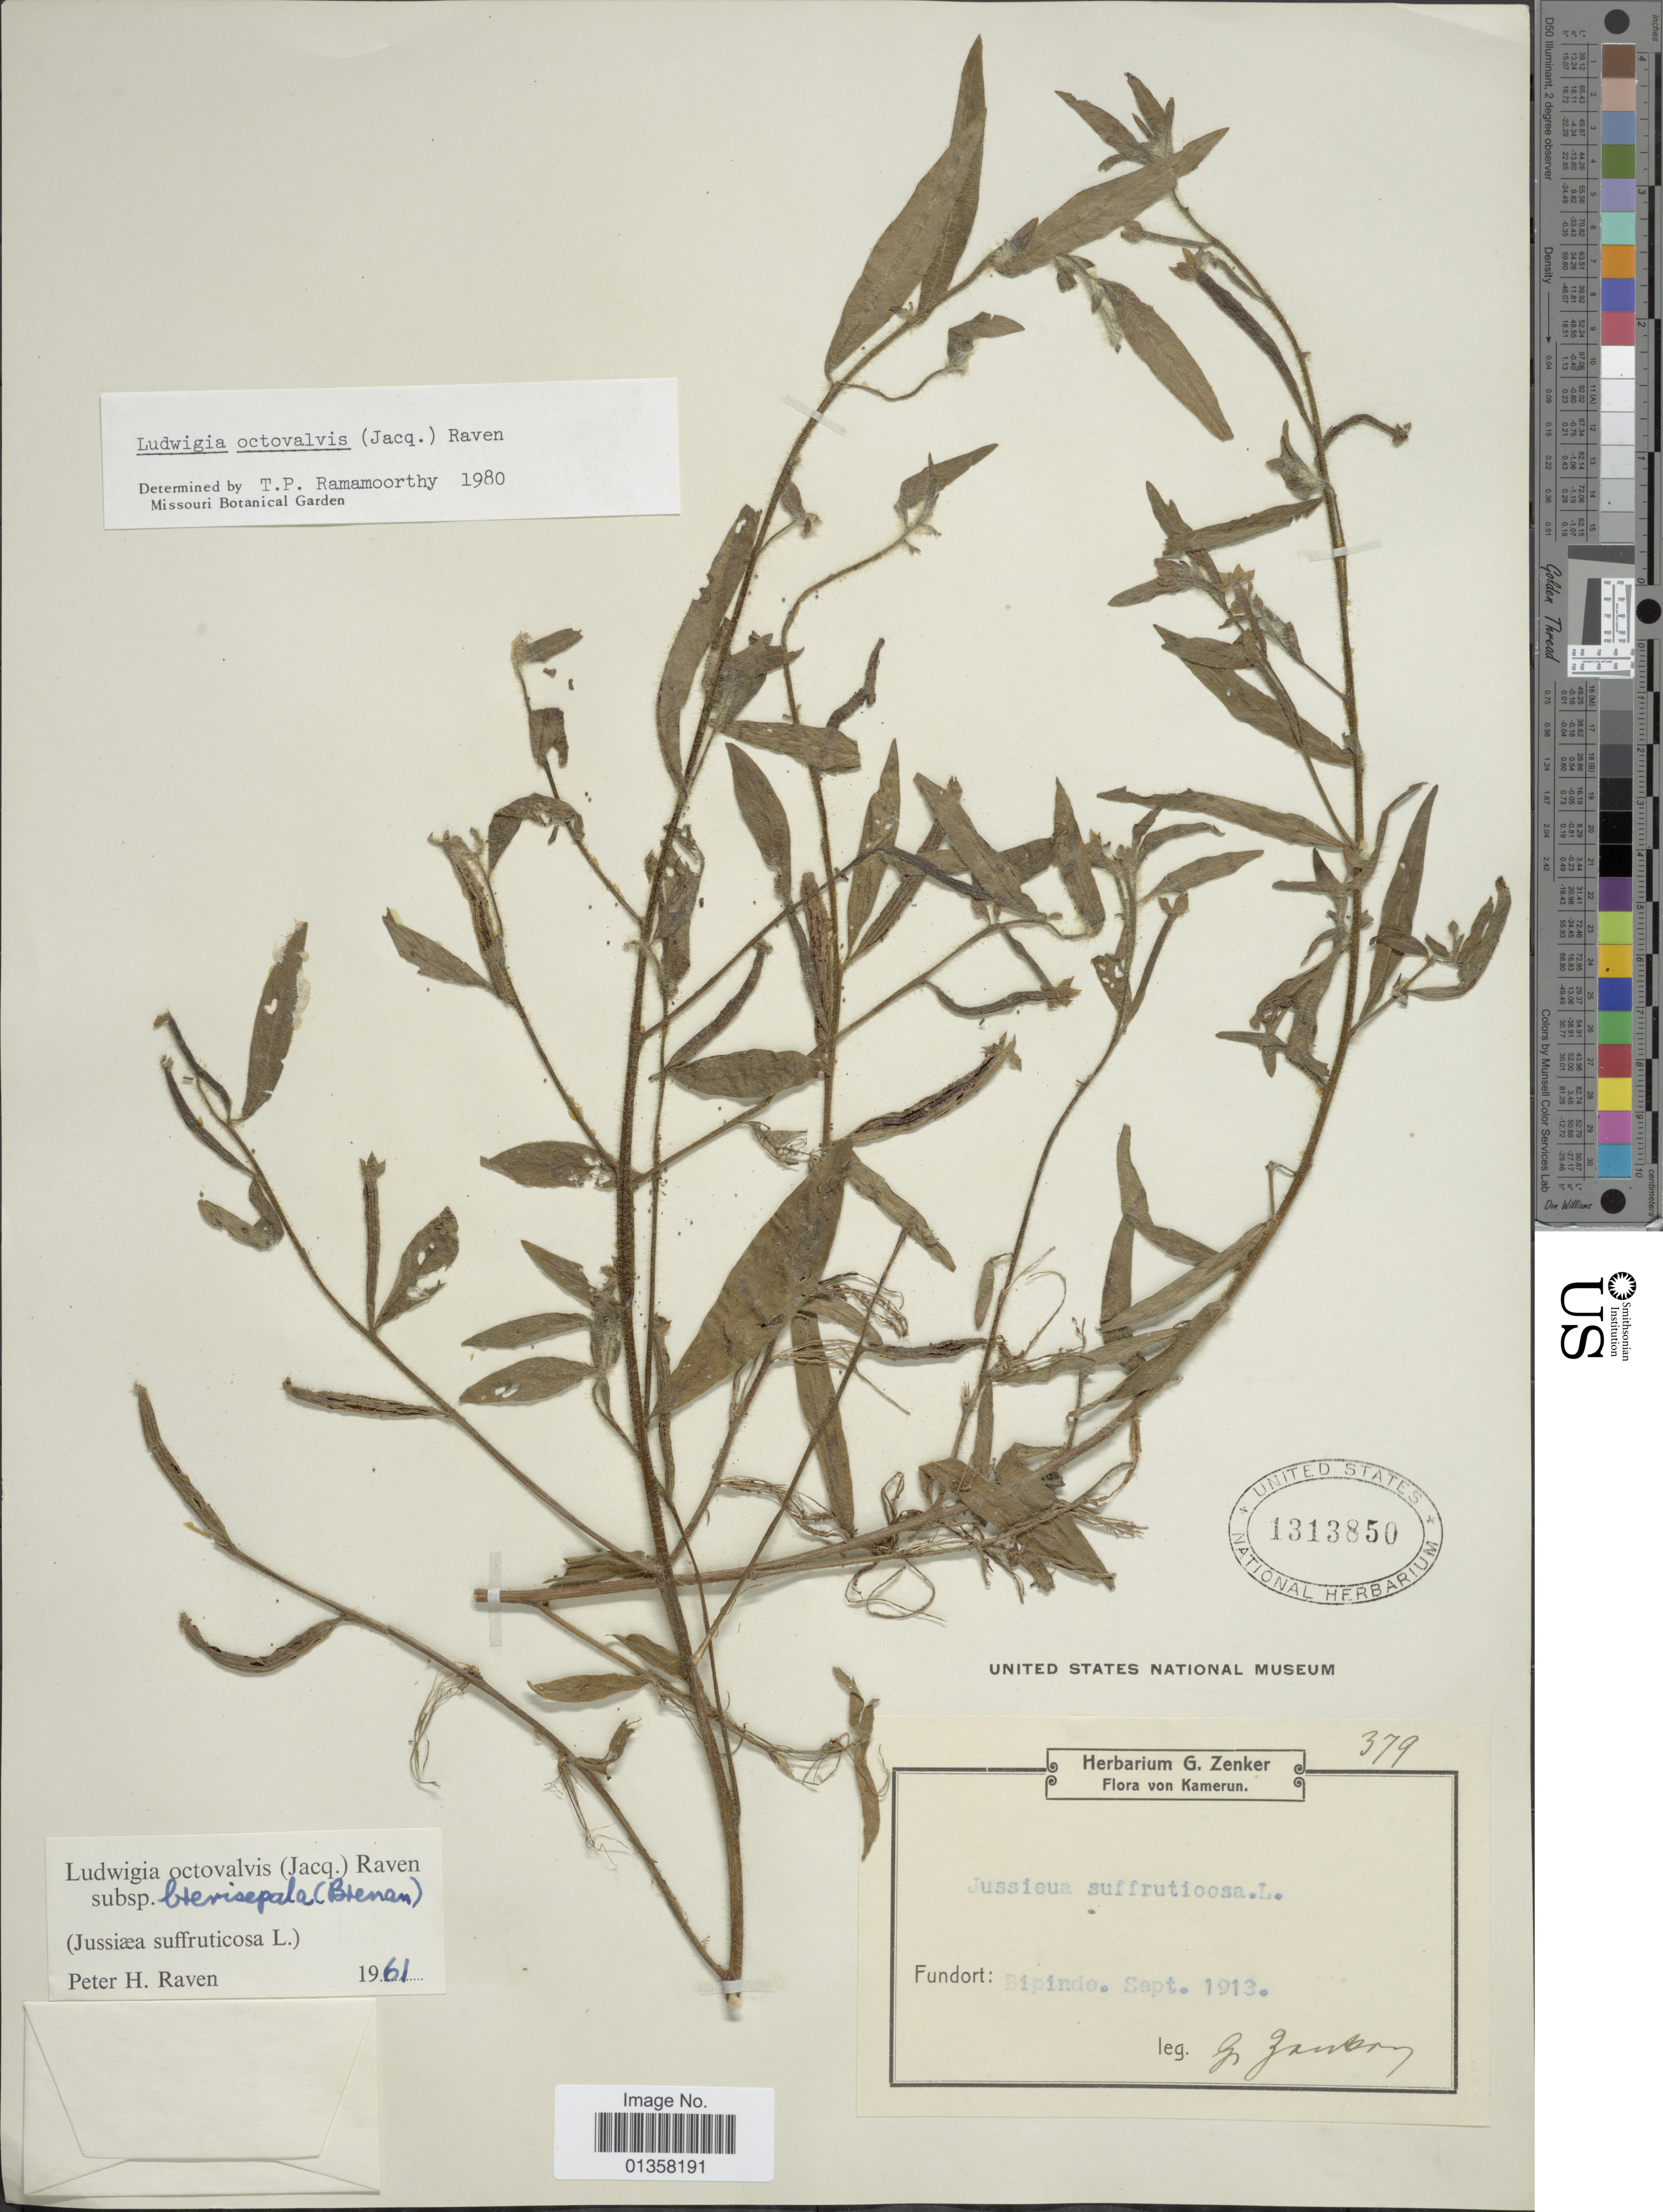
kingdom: Plantae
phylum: Tracheophyta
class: Magnoliopsida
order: Myrtales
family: Onagraceae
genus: Ludwigia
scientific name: Ludwigia octovalvis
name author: (Jacq.) P.H. Raven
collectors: G. A. Zenker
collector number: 379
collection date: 1913-09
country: Cameroon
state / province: Sud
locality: Bipinde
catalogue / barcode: US 1313850